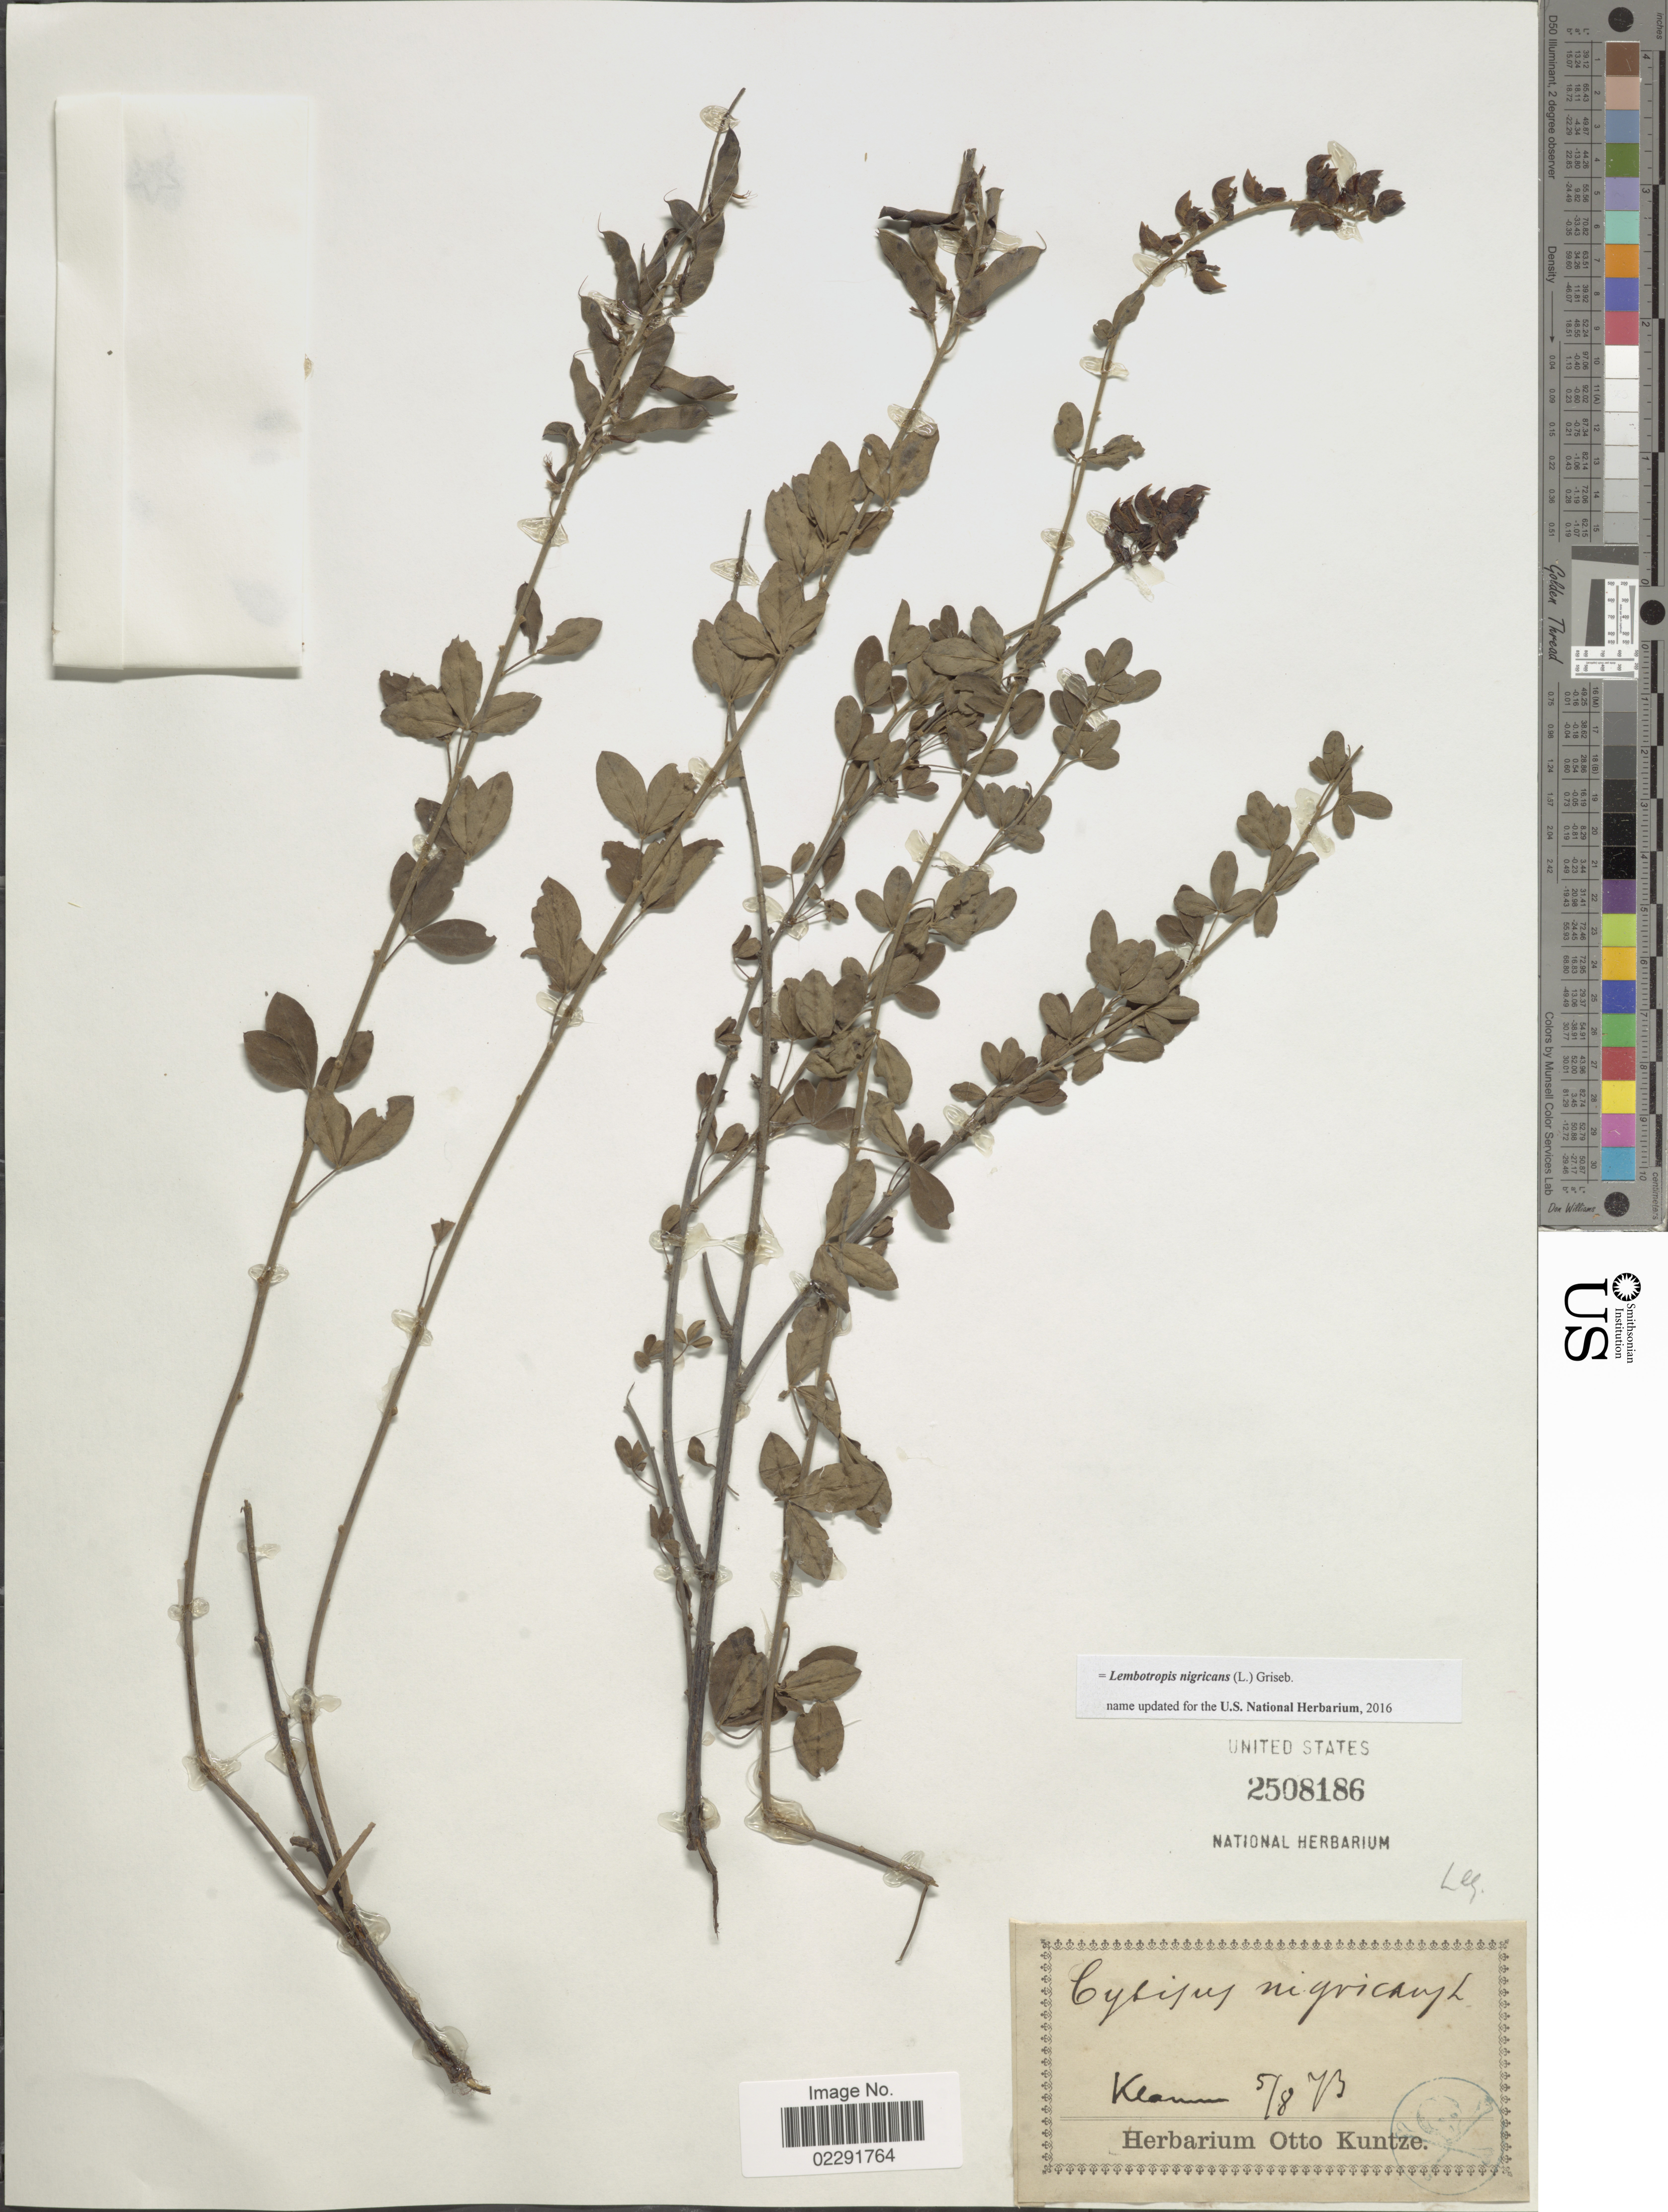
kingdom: Plantae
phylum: Tracheophyta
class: Magnoliopsida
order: Fabales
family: Fabaceae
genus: Lembotropis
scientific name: Lembotropis nigricans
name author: (L.) Griseb.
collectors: ex herb. Otto Kuntze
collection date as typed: Transcribed d/m/y: 5/8/73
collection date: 1873-08-05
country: Austria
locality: Klam. [interpreted]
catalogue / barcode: US 2508186